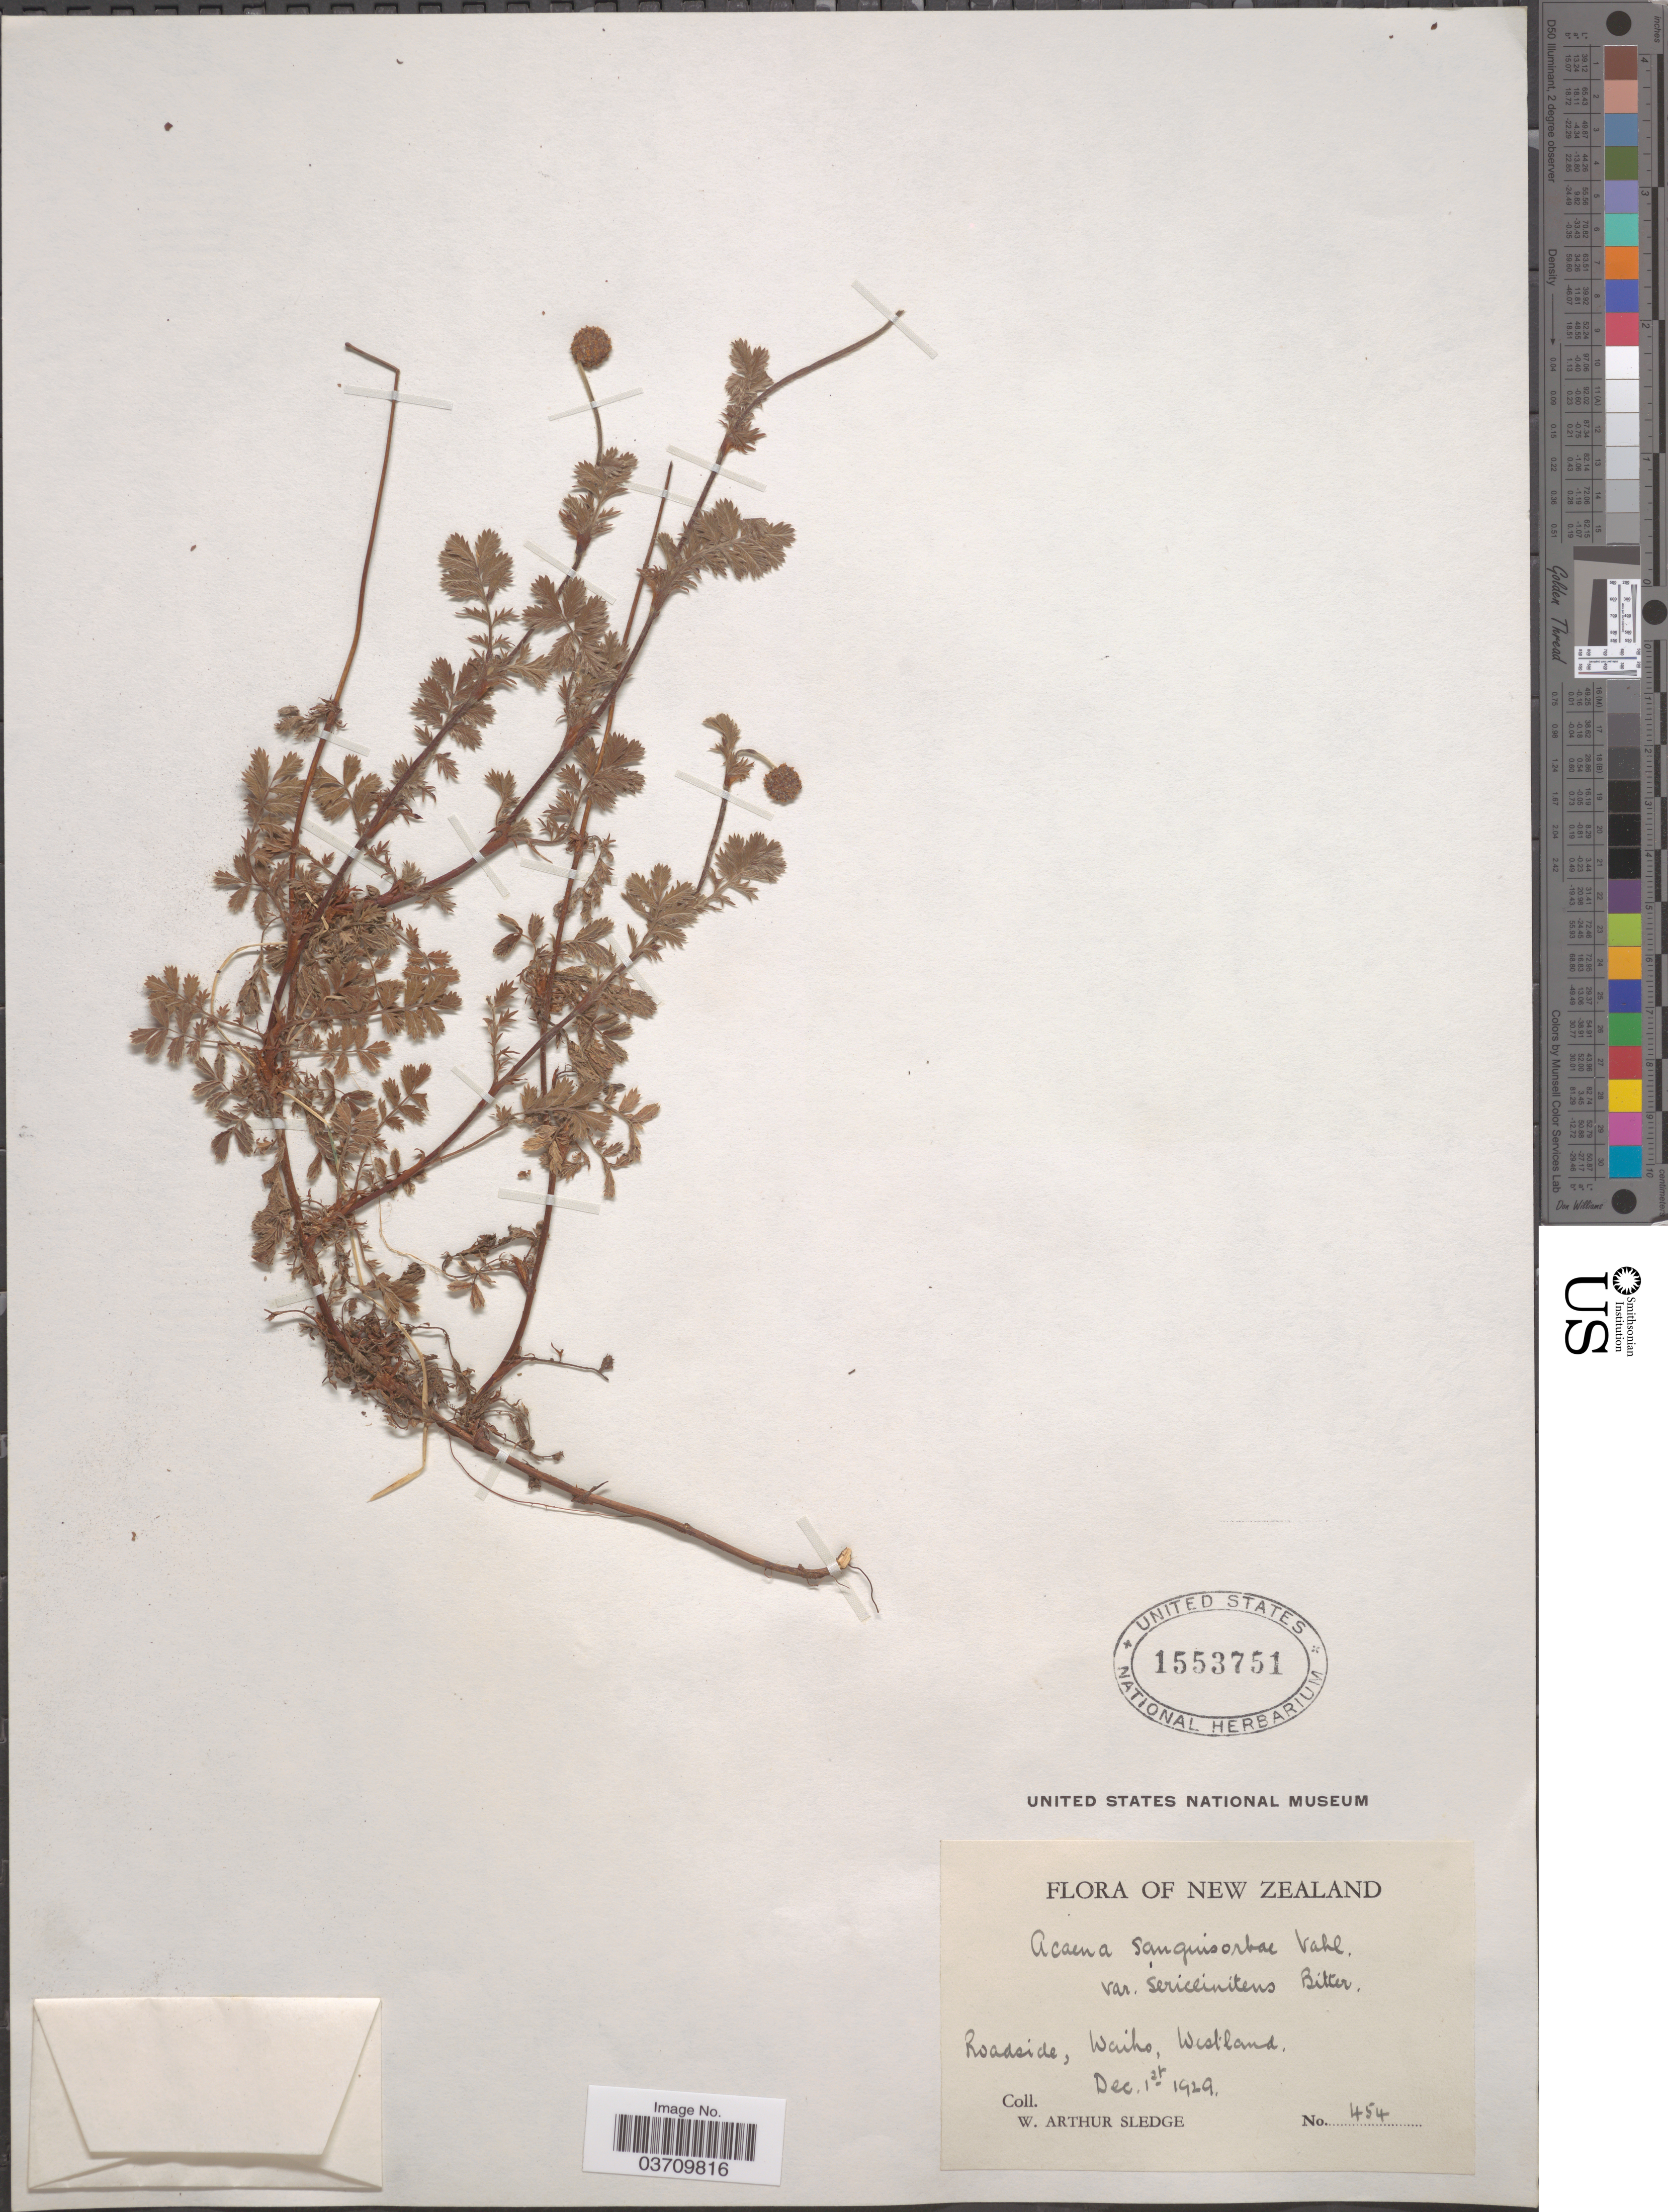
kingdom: Plantae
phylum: Tracheophyta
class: Magnoliopsida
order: Rosales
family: Rosaceae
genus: Acaena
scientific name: Acaena sanguisorbae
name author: Vahl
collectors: W. A. Sledge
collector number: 454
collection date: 1929-12-01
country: New Zealand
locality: Roadside, Waiho, Westland.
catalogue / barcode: US 1553751